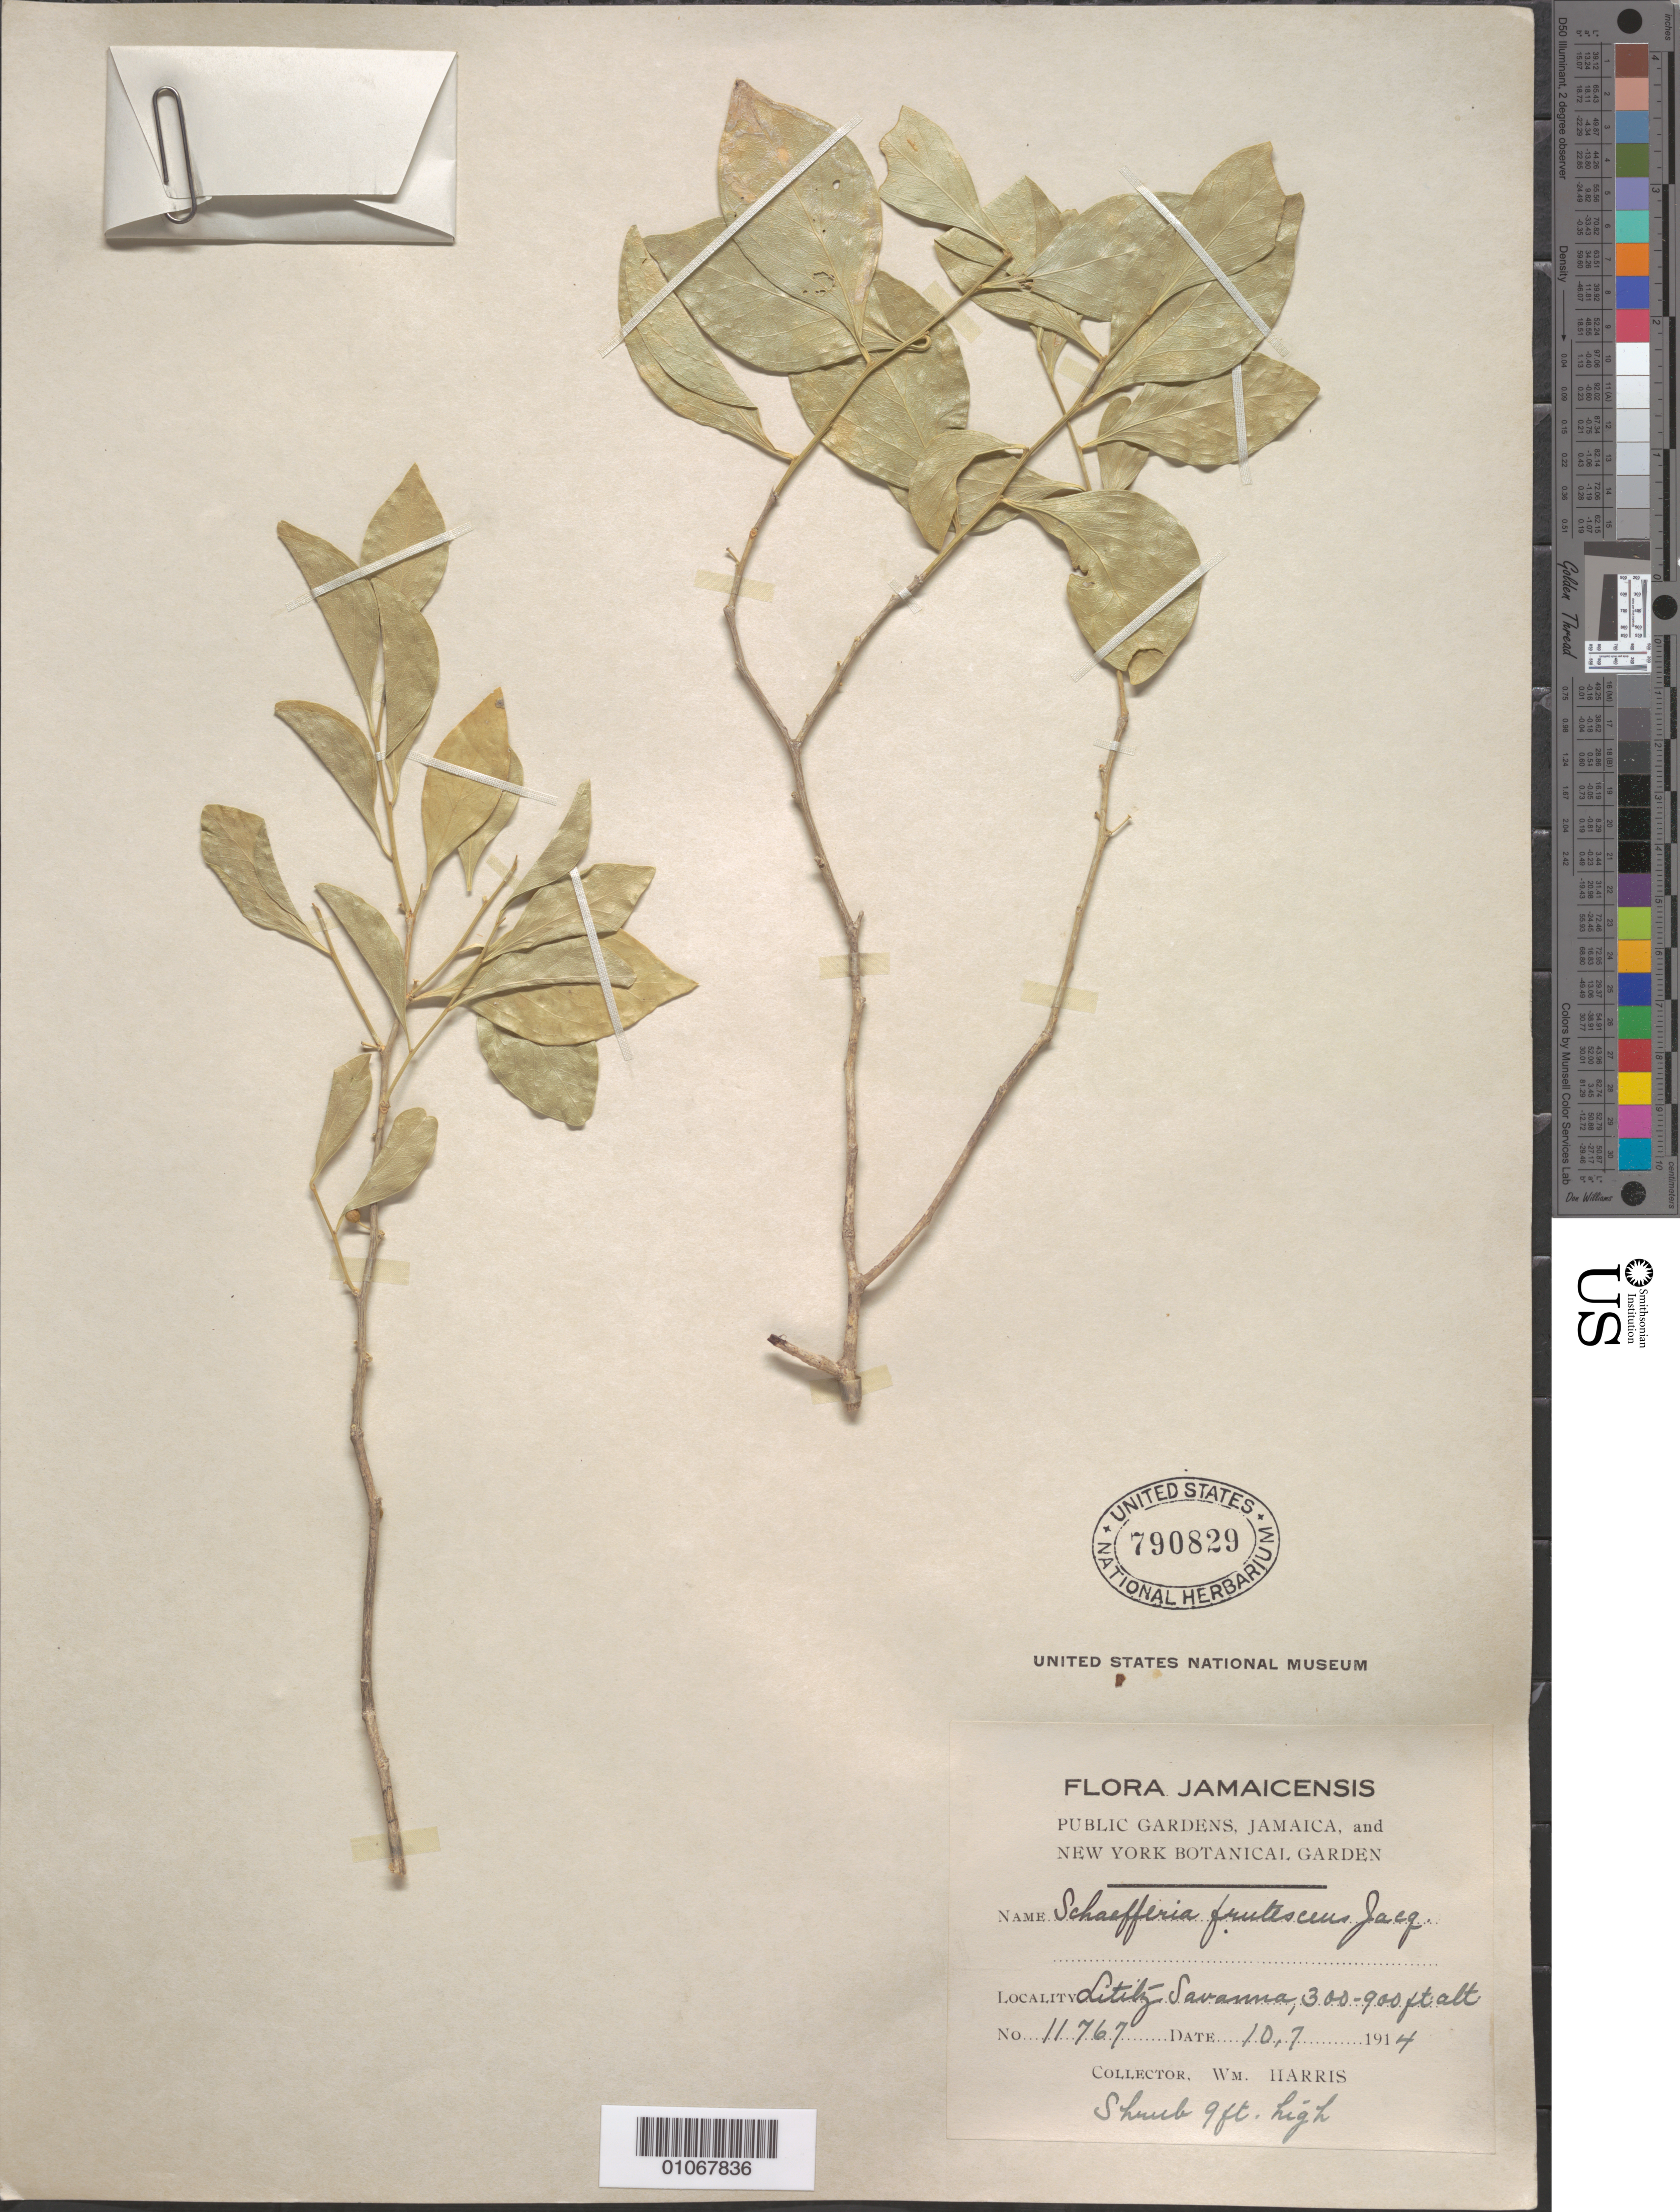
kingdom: Plantae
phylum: Tracheophyta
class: Magnoliopsida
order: Celastrales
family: Celastraceae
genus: Schaefferia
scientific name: Schaefferia frutescens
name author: Jacq.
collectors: W. Harris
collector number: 11767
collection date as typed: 07 Oct 1914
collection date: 1914-10-07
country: Jamaica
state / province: Saint Elizabeth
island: Jamaica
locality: Lititz savanna.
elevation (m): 91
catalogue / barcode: US 790829